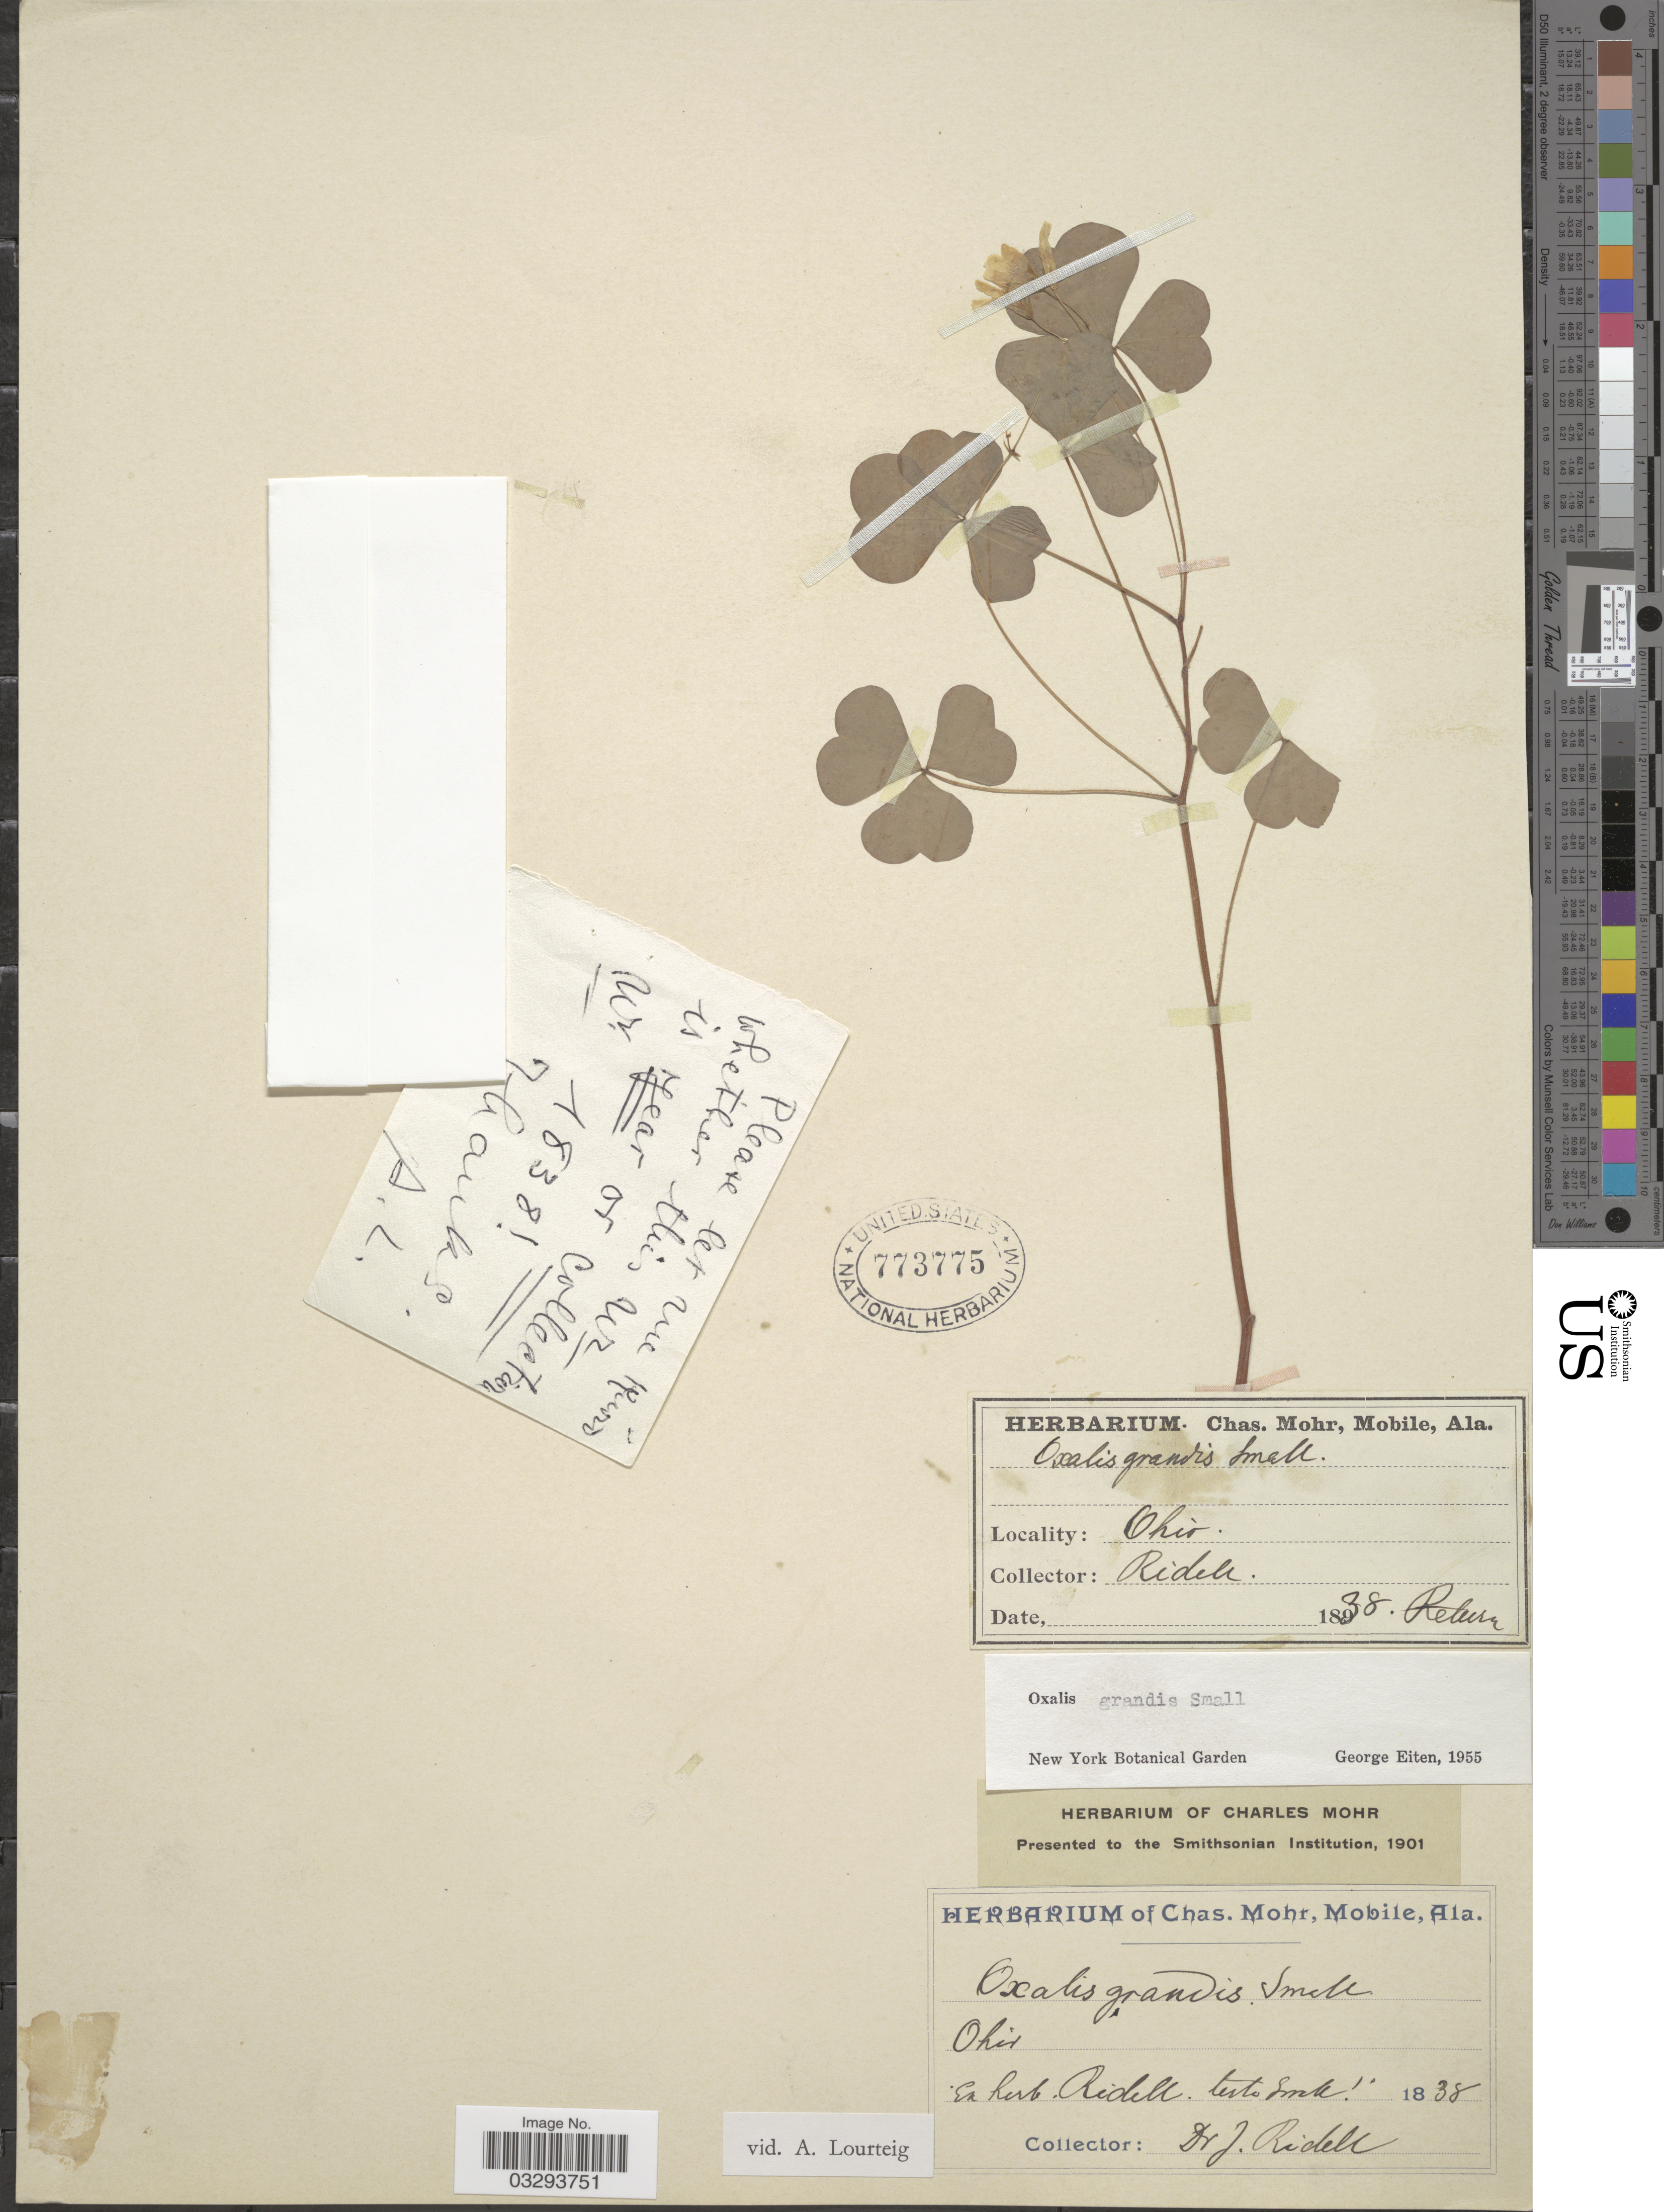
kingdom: Plantae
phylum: Tracheophyta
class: Magnoliopsida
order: Oxalidales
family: Oxalidaceae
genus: Oxalis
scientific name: Oxalis grandis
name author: Small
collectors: J. Ridell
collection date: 1838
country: United States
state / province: Ohio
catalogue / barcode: US 773775